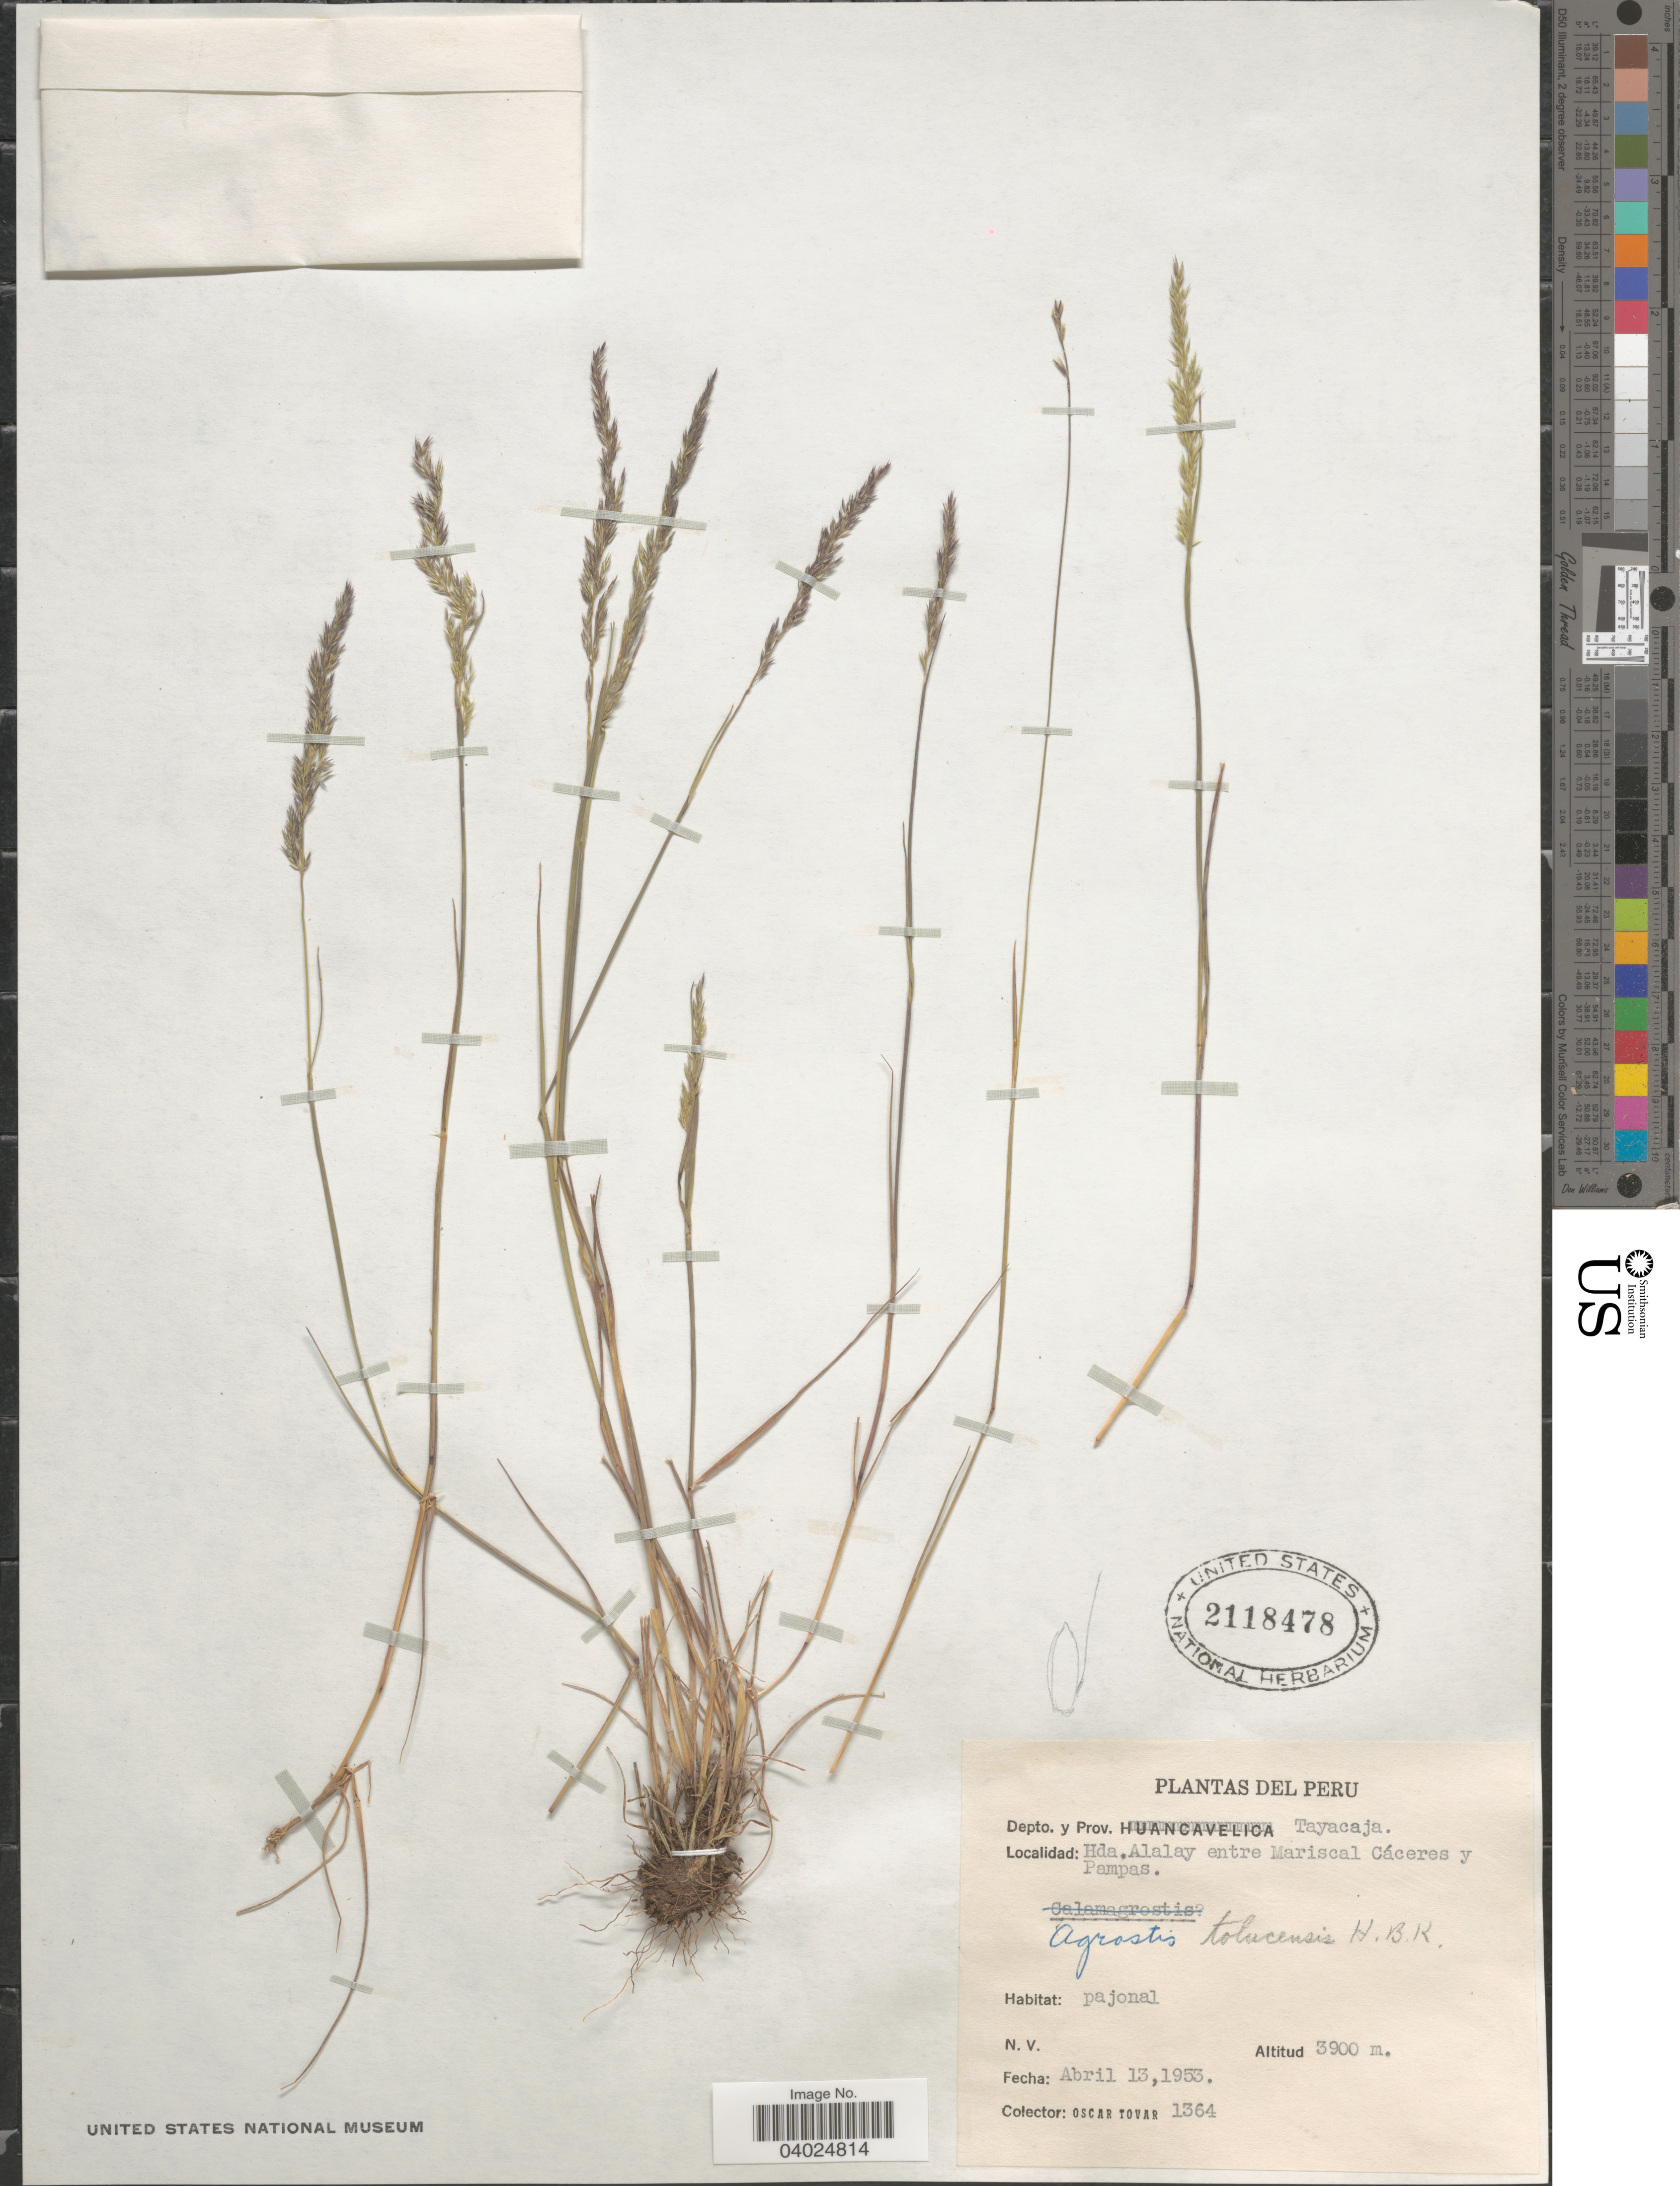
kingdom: Plantae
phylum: Tracheophyta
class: Liliopsida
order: Poales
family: Poaceae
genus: Agrostis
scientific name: Agrostis tolucensis Kunth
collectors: Ó. Tovar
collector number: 1364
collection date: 1953-04-13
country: Peru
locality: Depto. y Prov. Tayacaja. Hda. Alalay entre Mariscal Cáceres y Pampas.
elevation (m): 3900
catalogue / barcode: US 2118478